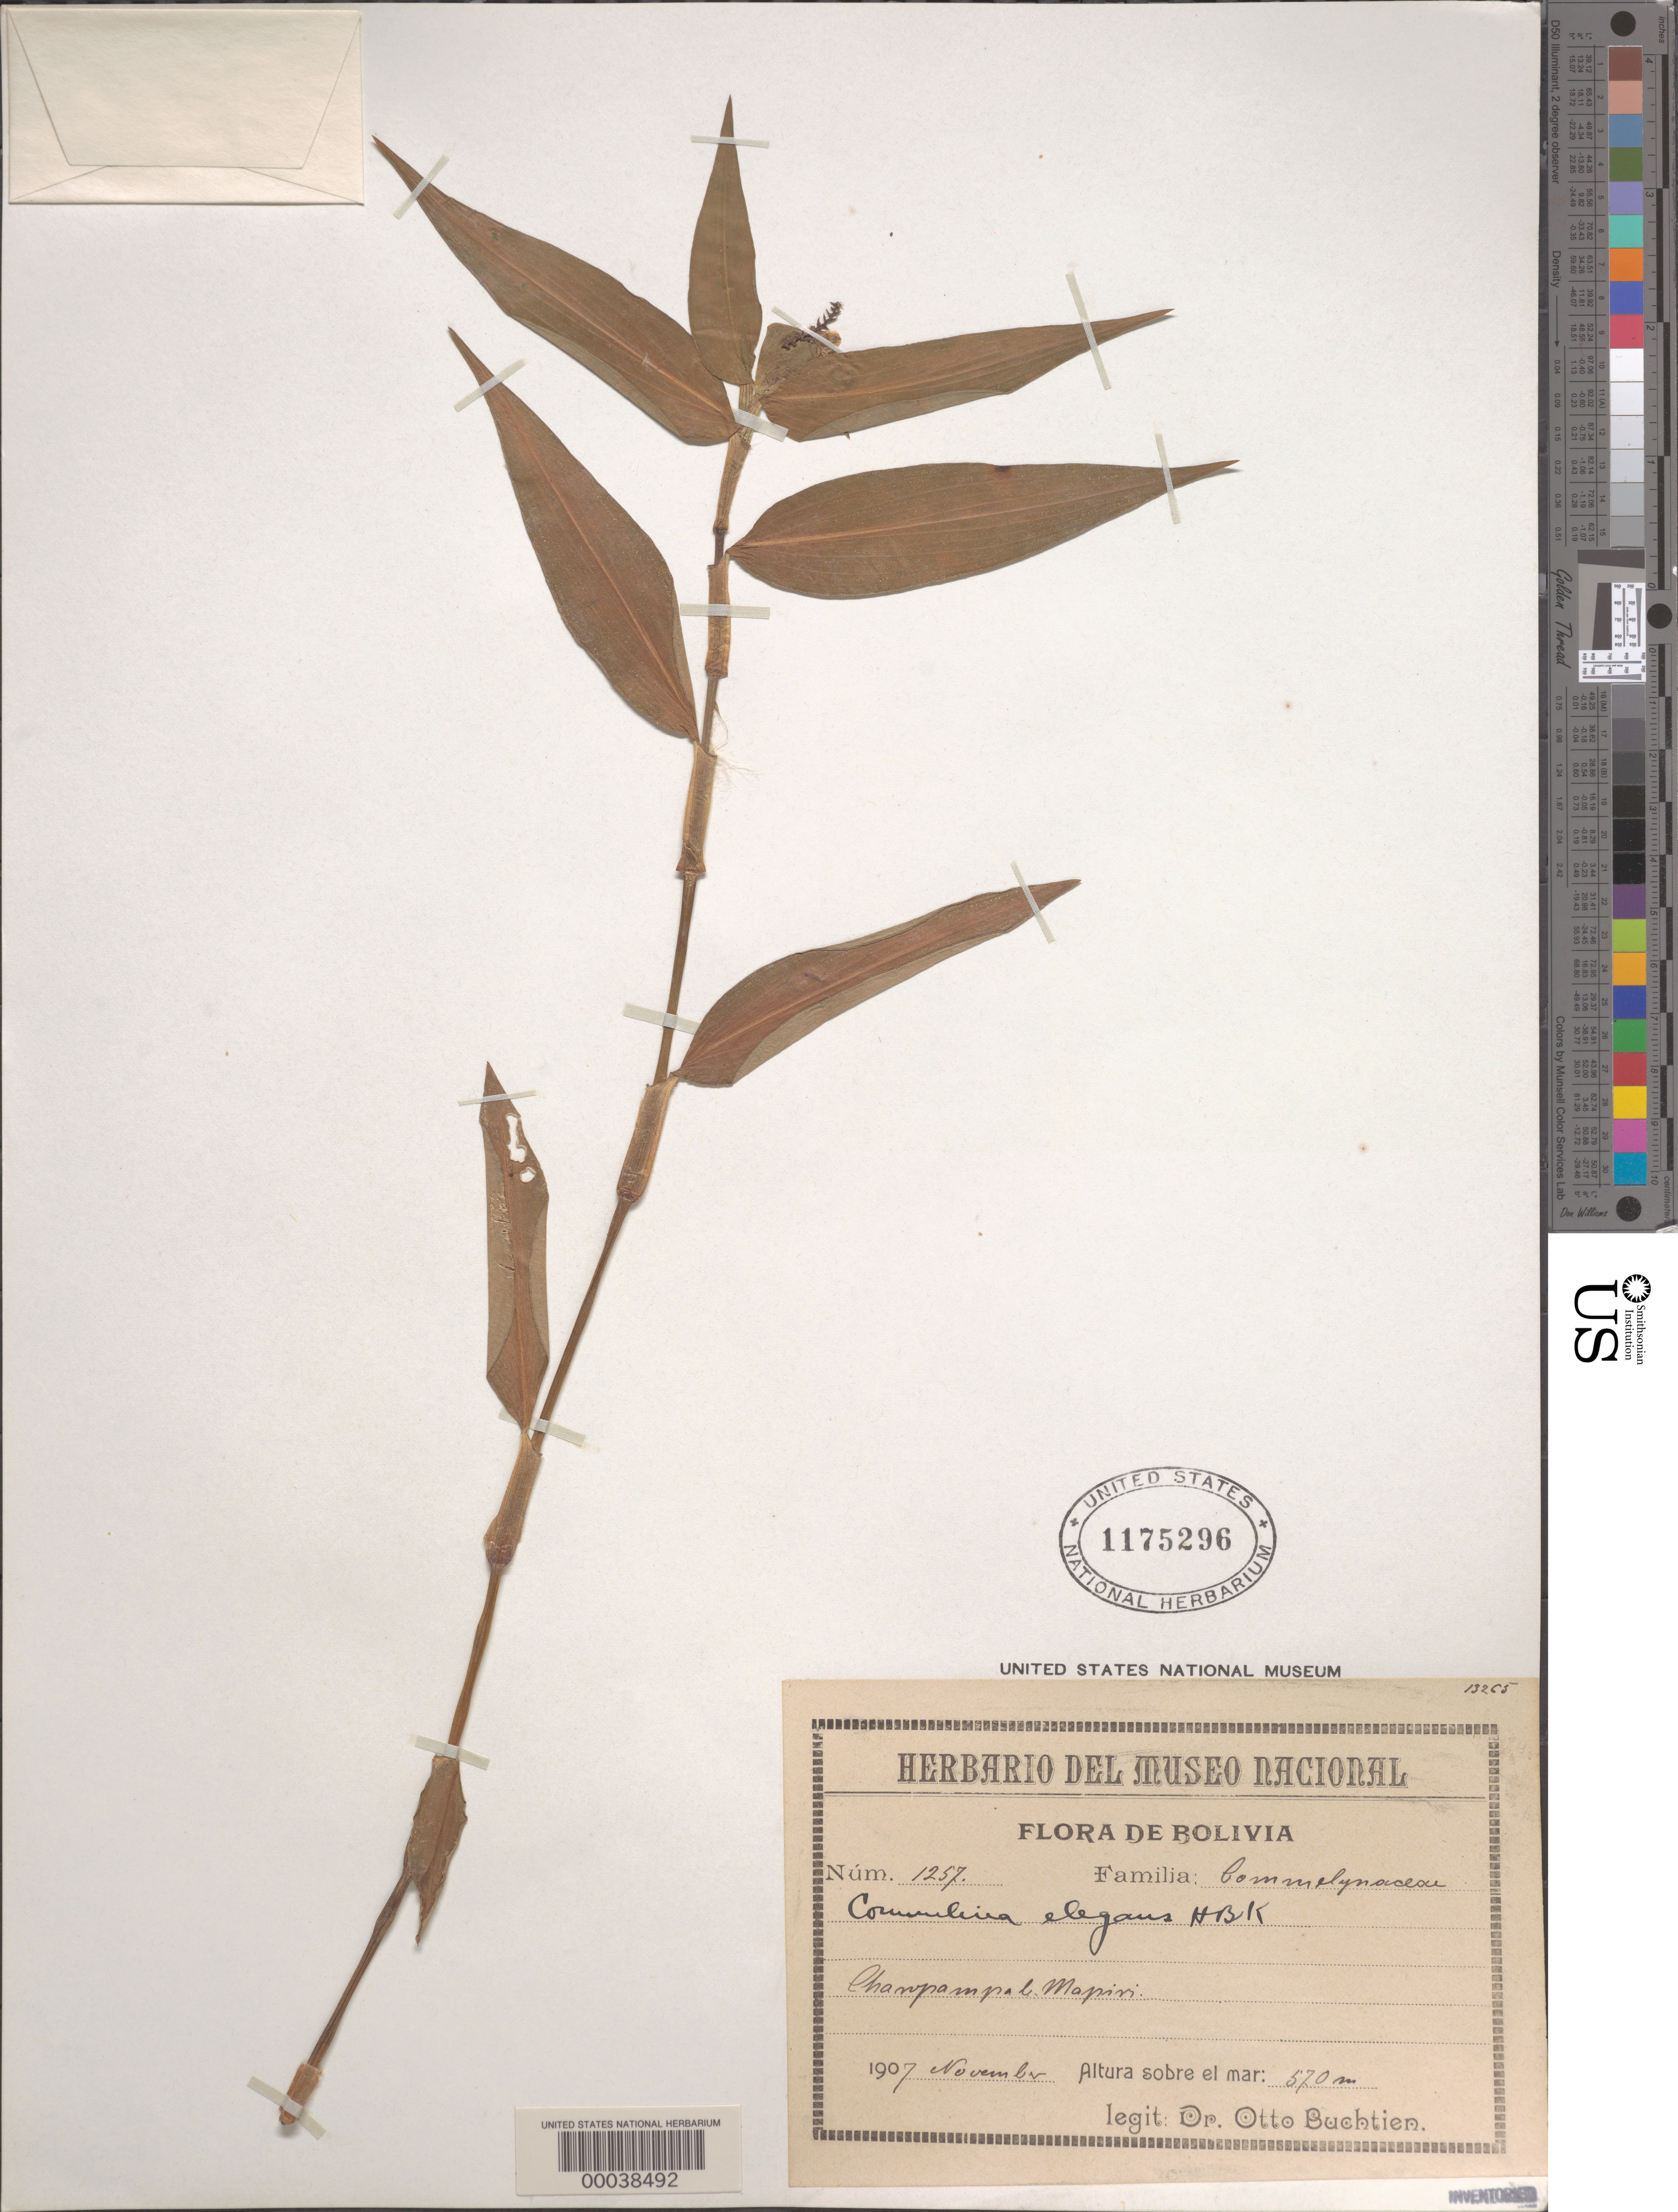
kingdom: Plantae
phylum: Tracheophyta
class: Liliopsida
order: Commelinales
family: Commelinaceae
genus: Commelina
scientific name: Commelina erecta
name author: L.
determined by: Faden, Robert B., (US), Smithsonian Institution - National Museum of Natural History (UNITED STATES)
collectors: O. Buchtien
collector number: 1257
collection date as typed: Nov 1907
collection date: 1907-11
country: Bolivia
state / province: La Paz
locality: Chanpampal Mapiri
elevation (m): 570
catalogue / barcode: US 1175296